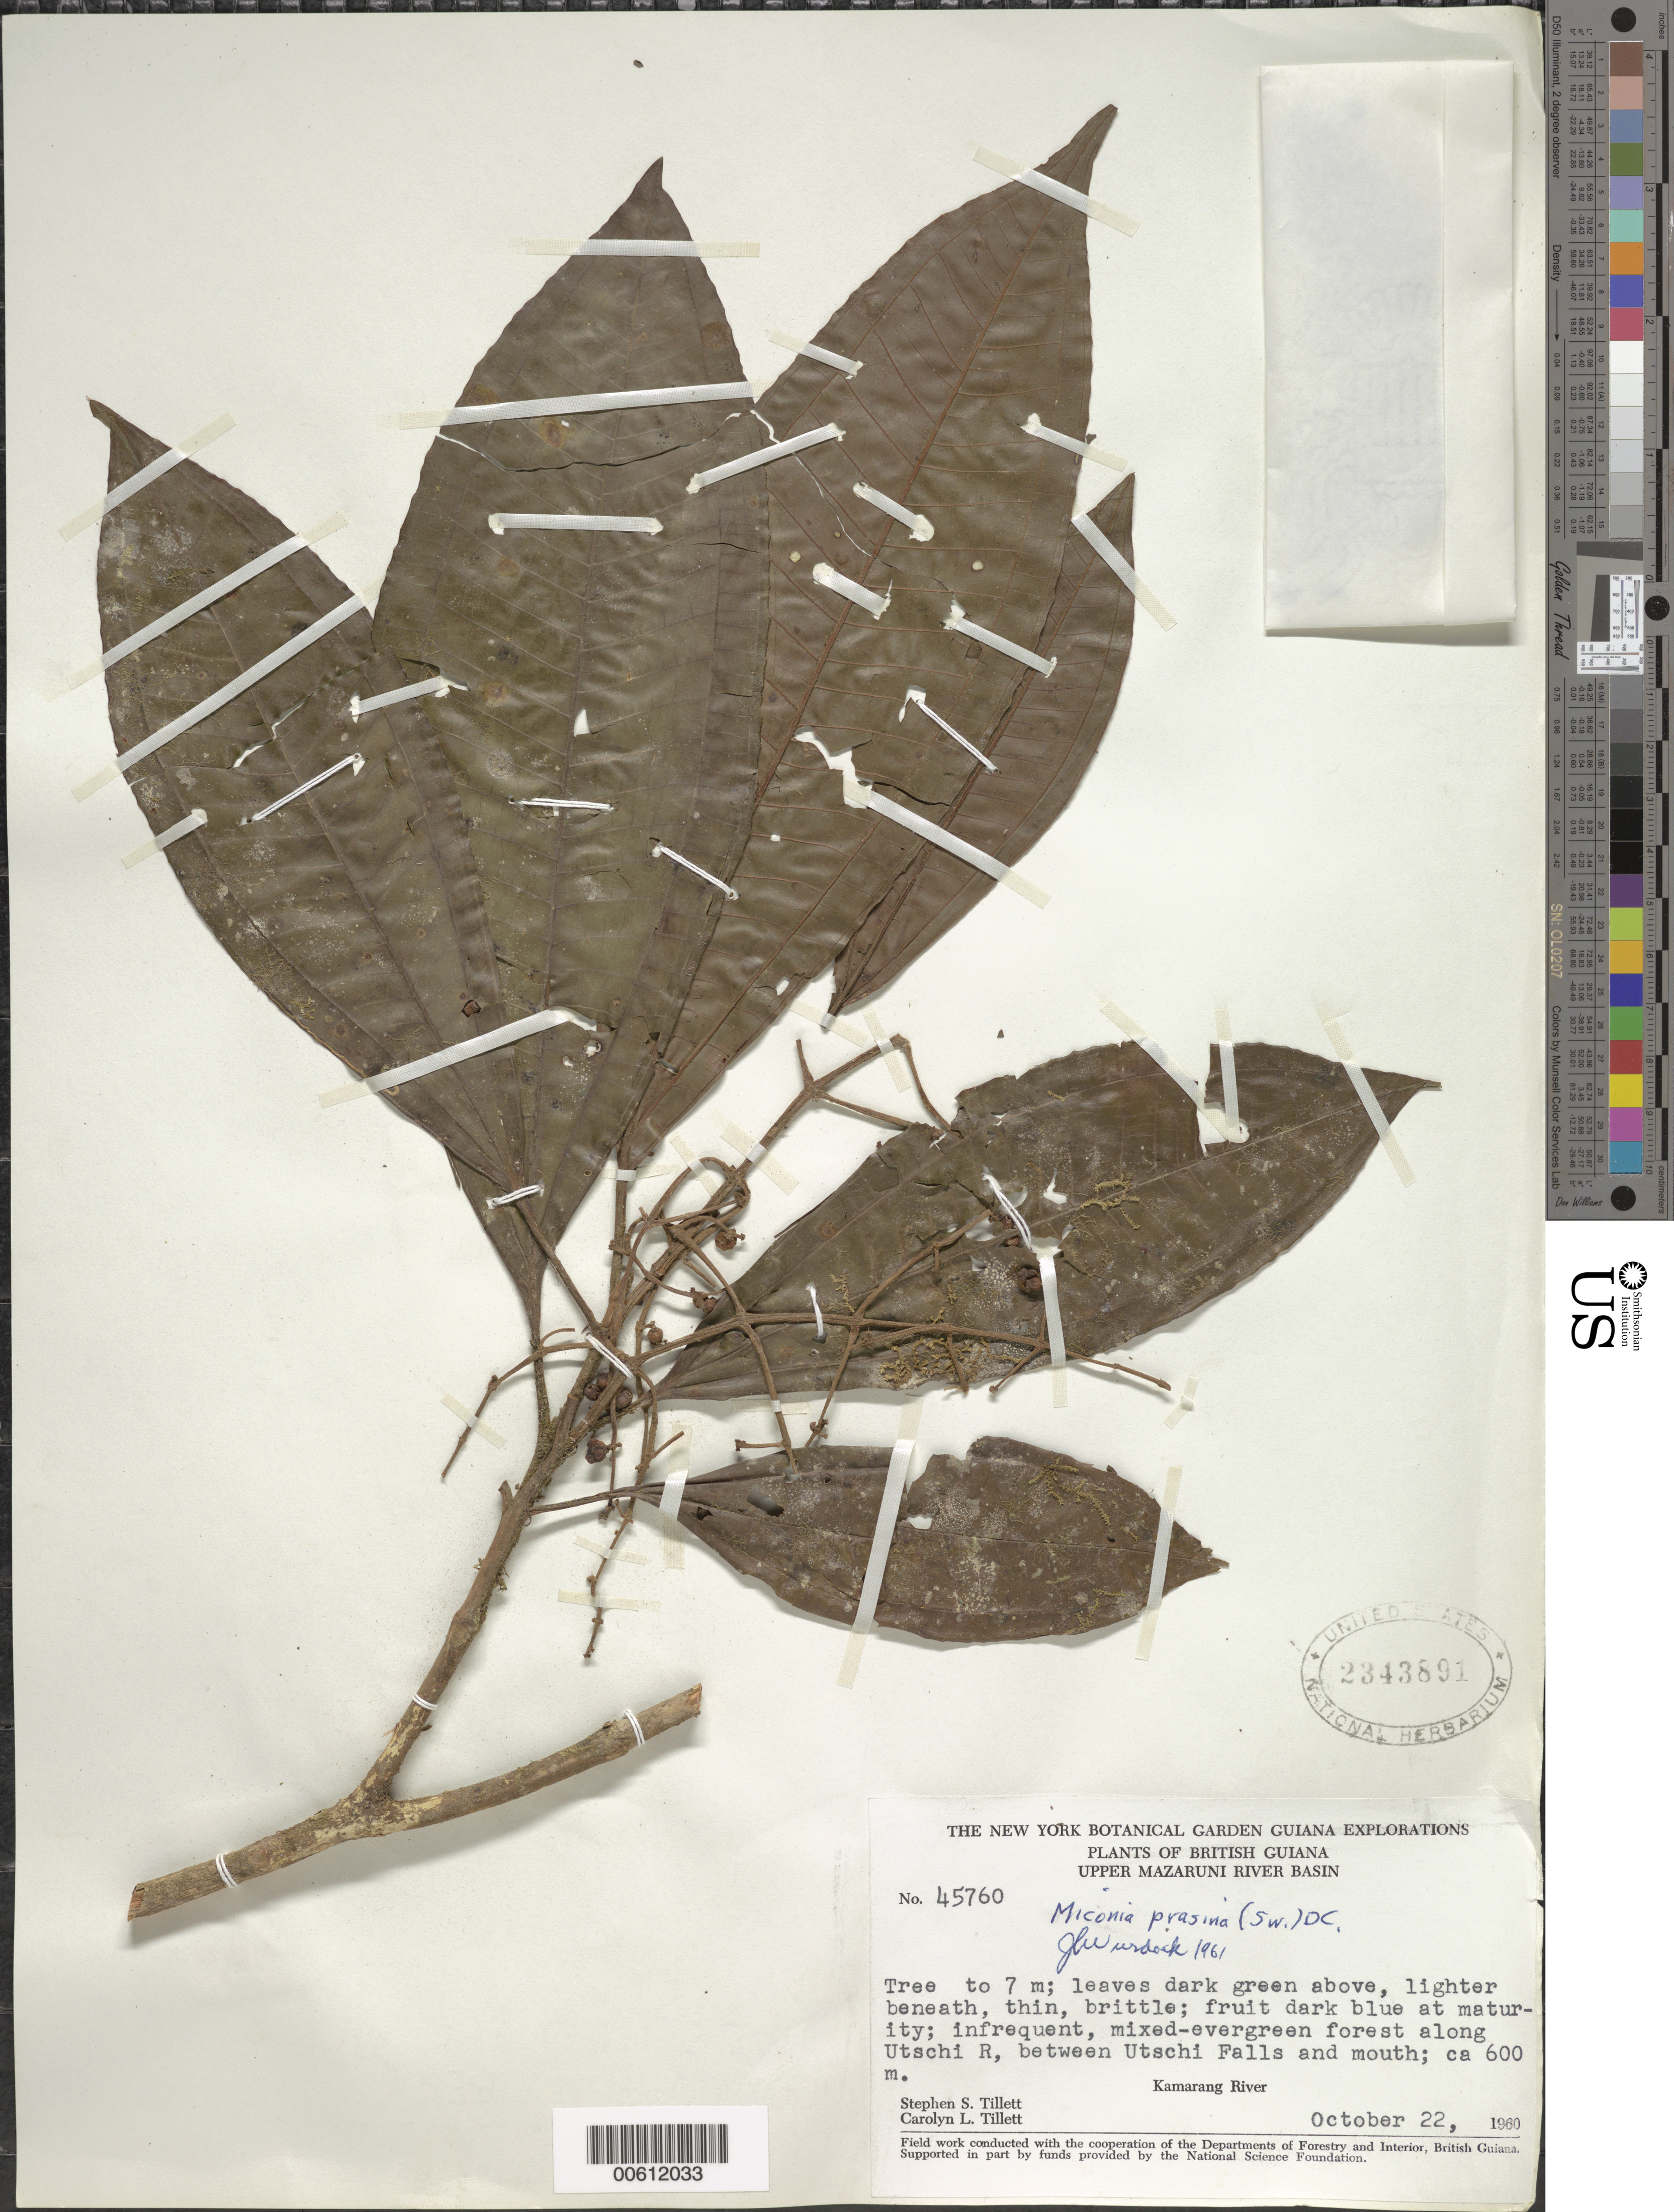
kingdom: Plantae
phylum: Tracheophyta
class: Magnoliopsida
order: Myrtales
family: Melastomataceae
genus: Miconia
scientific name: Miconia prasina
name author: (Sw.) DC.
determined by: Wurdack, John J., (US), US (UNITED STATES)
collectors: S. S. Tillett, C. L. Tillett & R. Boyan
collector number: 45760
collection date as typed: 22-Oct-60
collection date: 1960-10-22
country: Guyana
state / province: Cuyuni-Mazaruni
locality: Upper Mazaruni River Basin, Utschi River, betw. Utschi Falls & mouth, Kamarang River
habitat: Mixed-evergreen forest along river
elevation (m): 600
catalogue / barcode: US 2343891